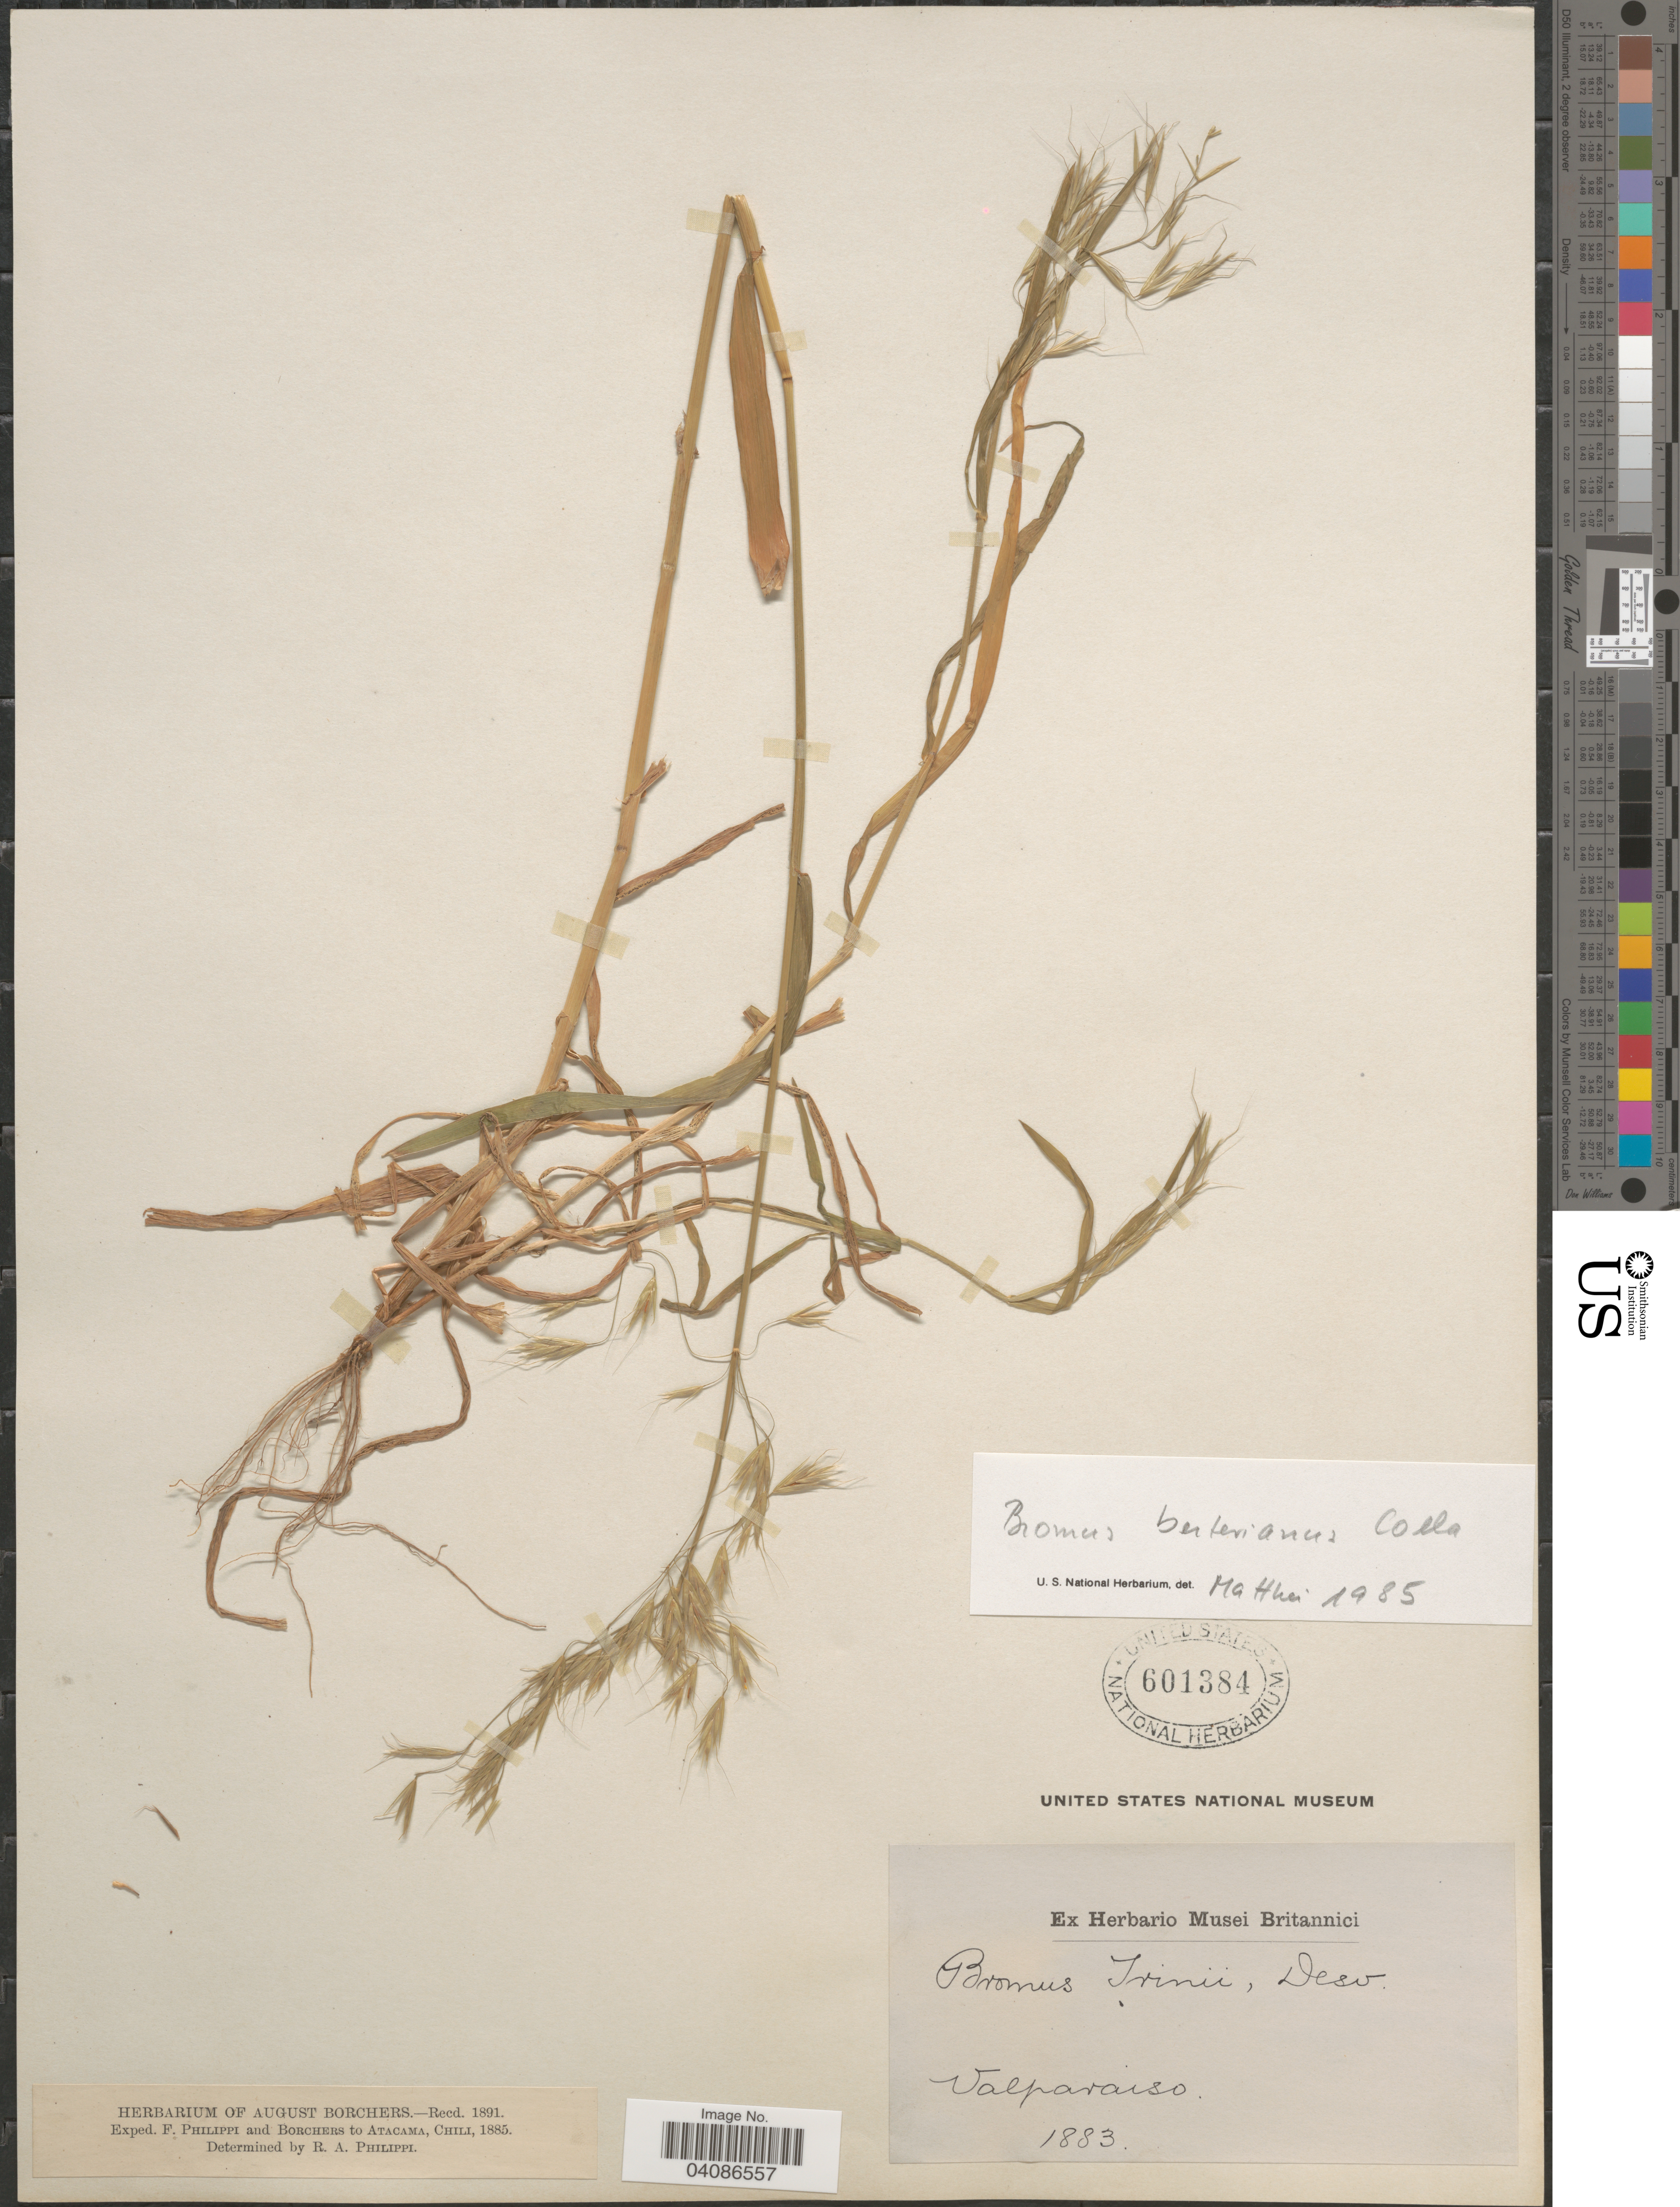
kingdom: Plantae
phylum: Tracheophyta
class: Liliopsida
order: Poales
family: Poaceae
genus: Bromus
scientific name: Bromus berteroanus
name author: Colla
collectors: ex herb. Musei Britannici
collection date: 1883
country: Chile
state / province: Valparaíso (V)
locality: Exped. F. Philippi and Borchers to Atacama, Chili, 1885.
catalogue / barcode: US 601384